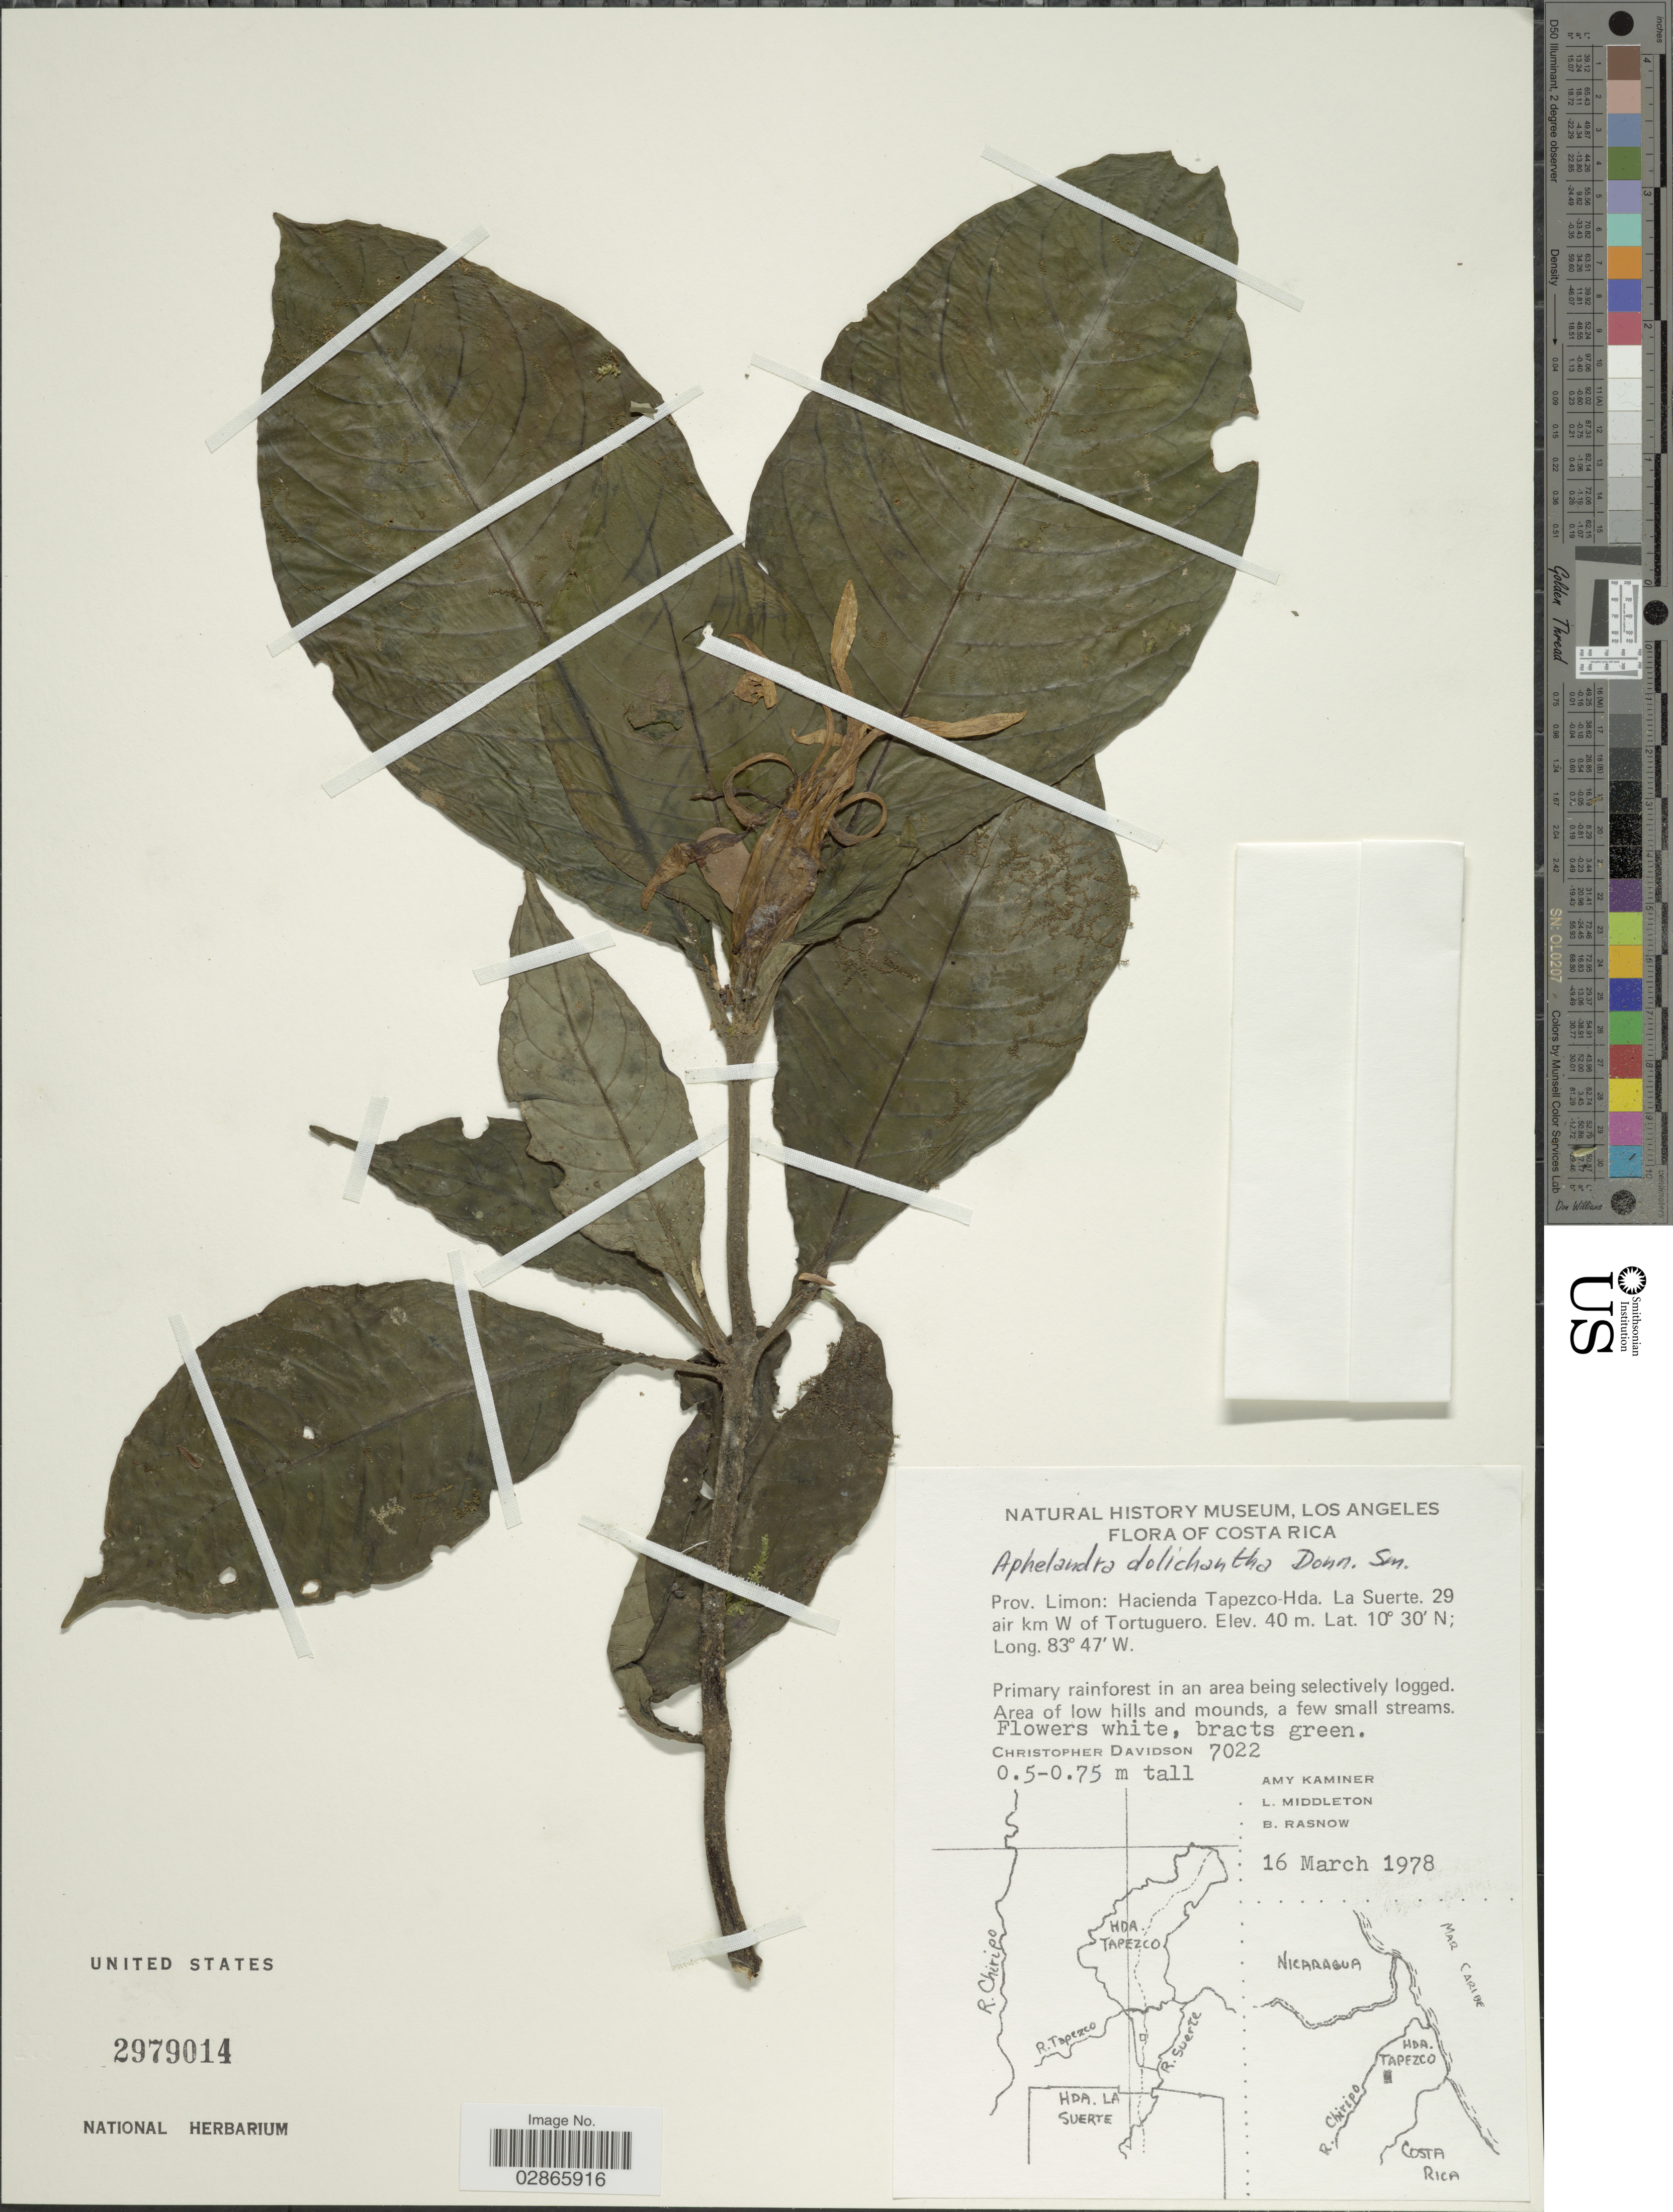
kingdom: Plantae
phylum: Tracheophyta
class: Magnoliopsida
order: Lamiales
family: Acanthaceae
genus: Aphelandra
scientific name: Aphelandra dolichantha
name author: Donn. Sm.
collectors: C. Davidson, A. Kaminer, L. Middleton & B. Rasnow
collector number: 7022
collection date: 1978-03-16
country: Costa Rica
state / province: Limón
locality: Hacienda Tapezco-Hda. La Suerte. 29 air km W of Tortuguero.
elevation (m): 40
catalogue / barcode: US 2979014